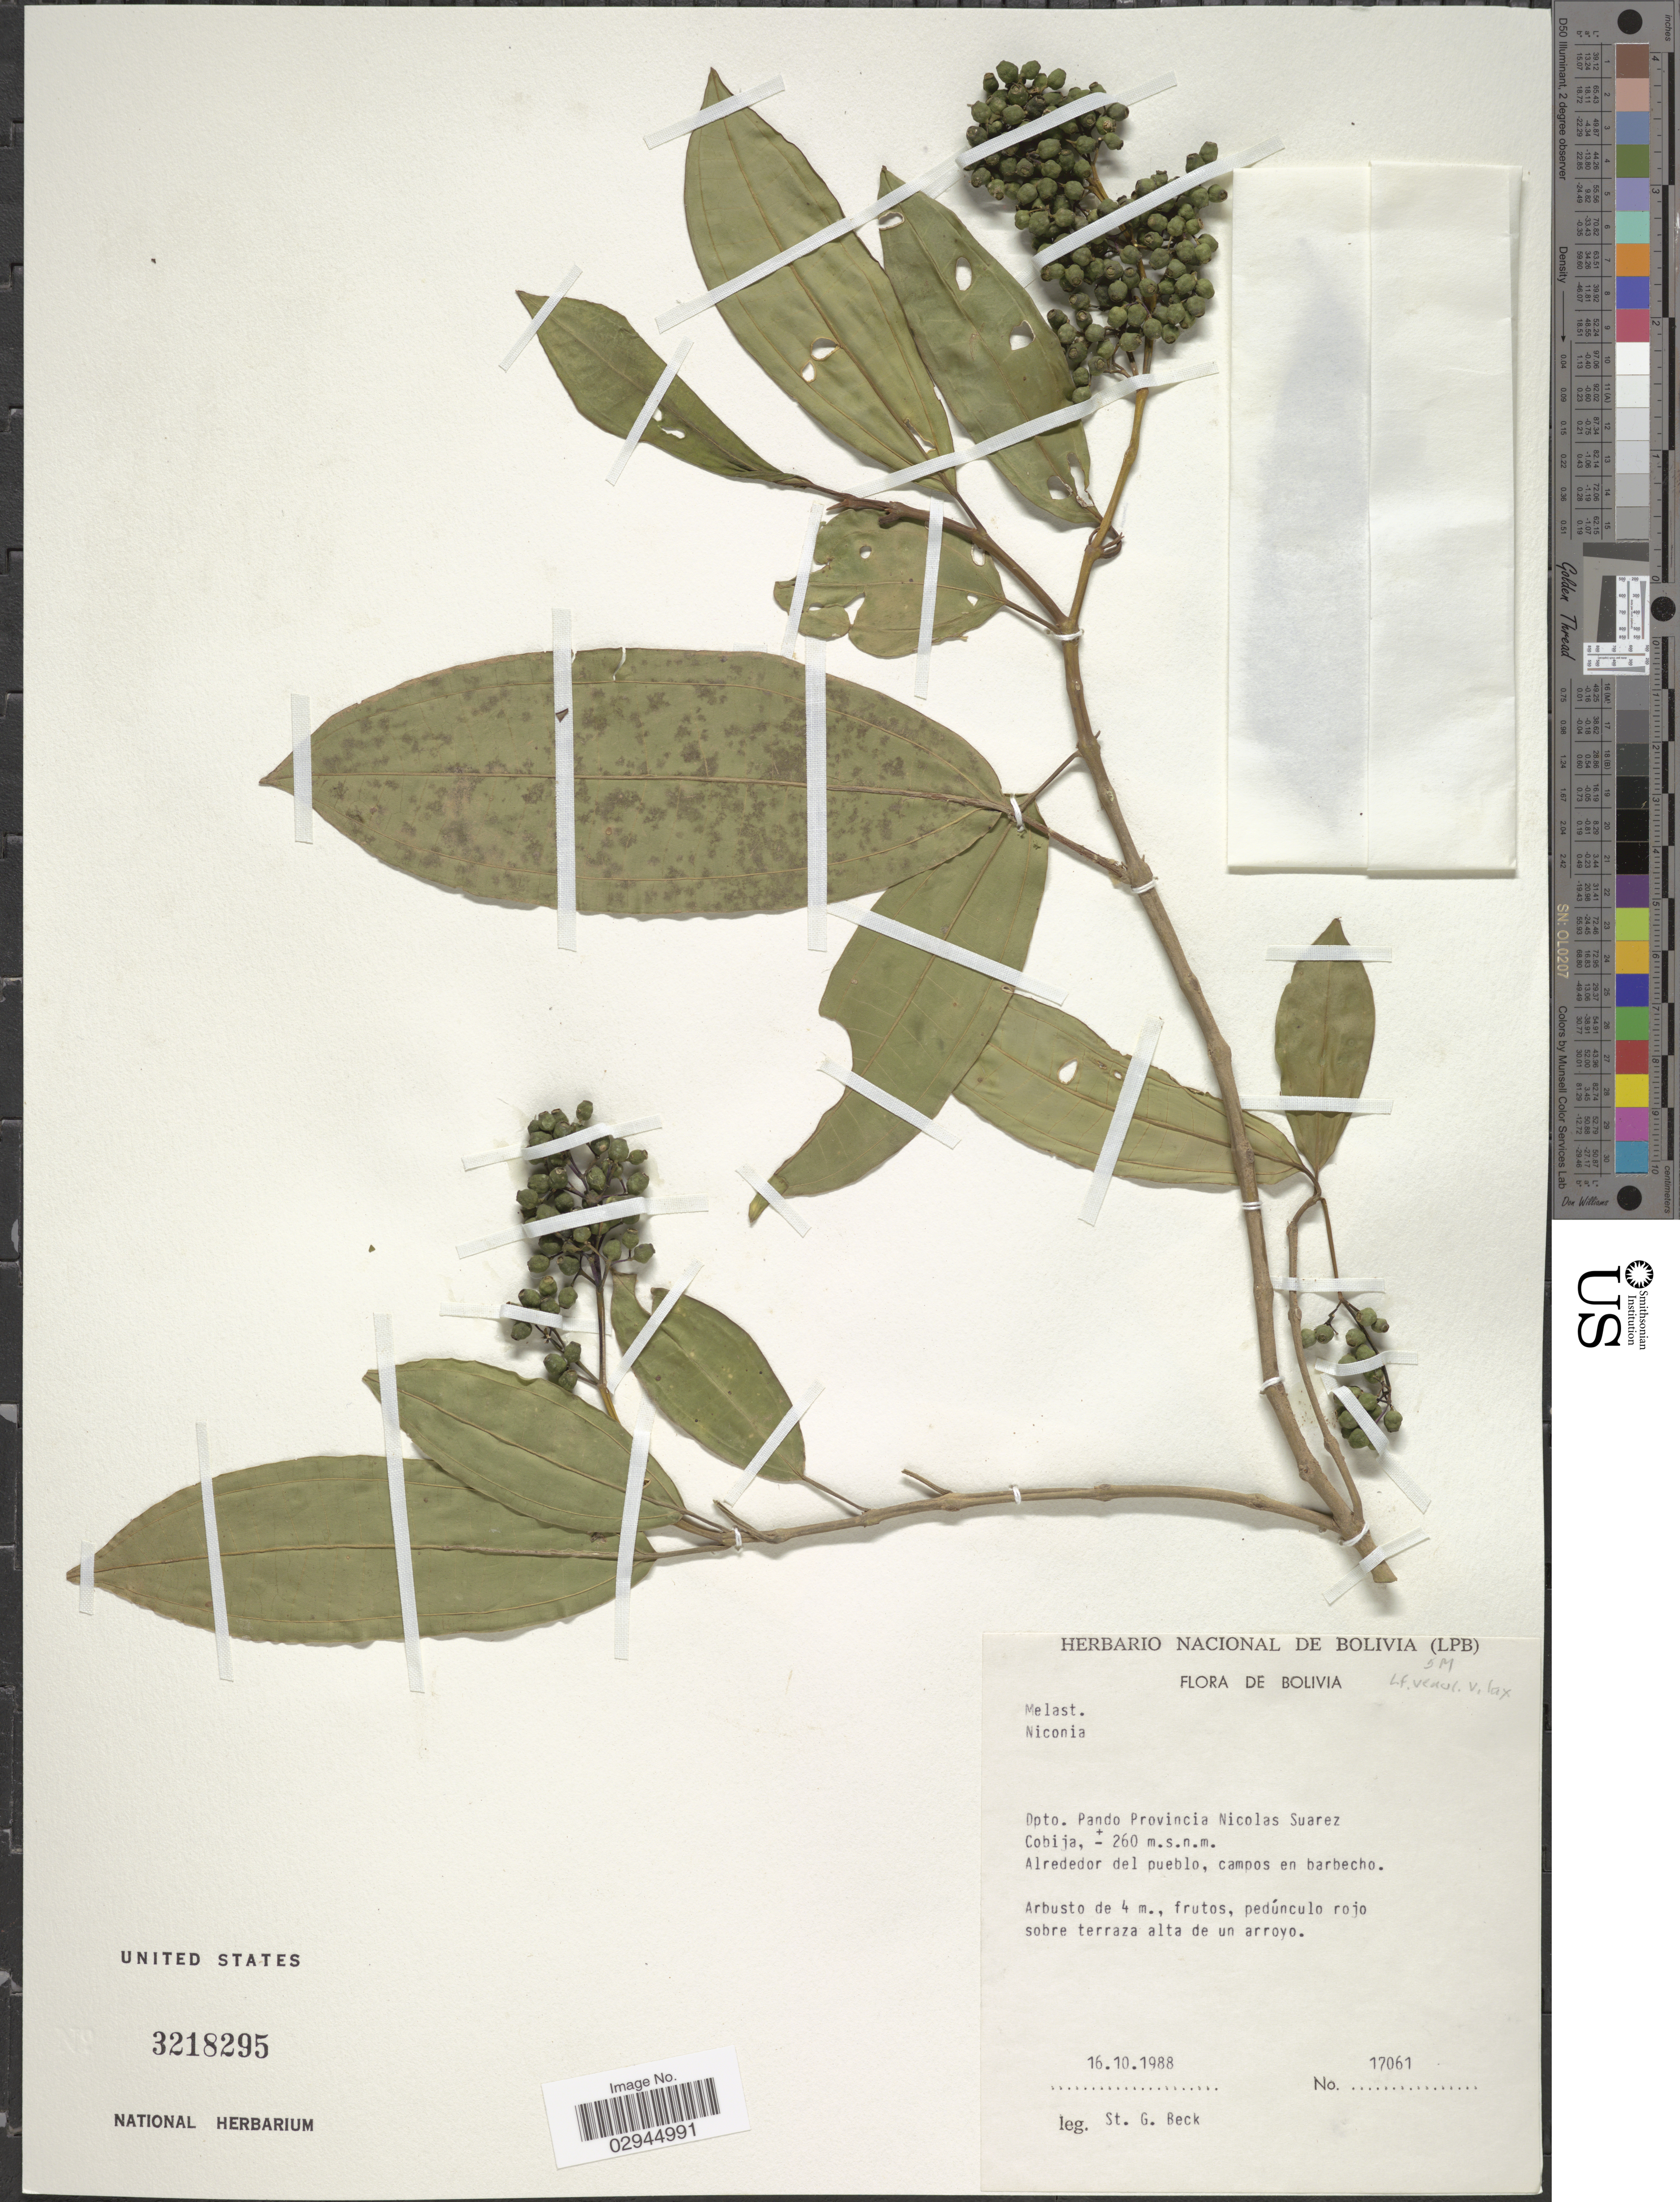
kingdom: Plantae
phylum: Tracheophyta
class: Magnoliopsida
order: Myrtales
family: Melastomataceae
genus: Miconia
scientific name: Miconia sp.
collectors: S. G. Beck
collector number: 17061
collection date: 1988-10-16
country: Bolivia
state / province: Pando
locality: Dpto. Pando Provincia Nicolas Suarez. Cobija.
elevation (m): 260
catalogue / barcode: US 3218295